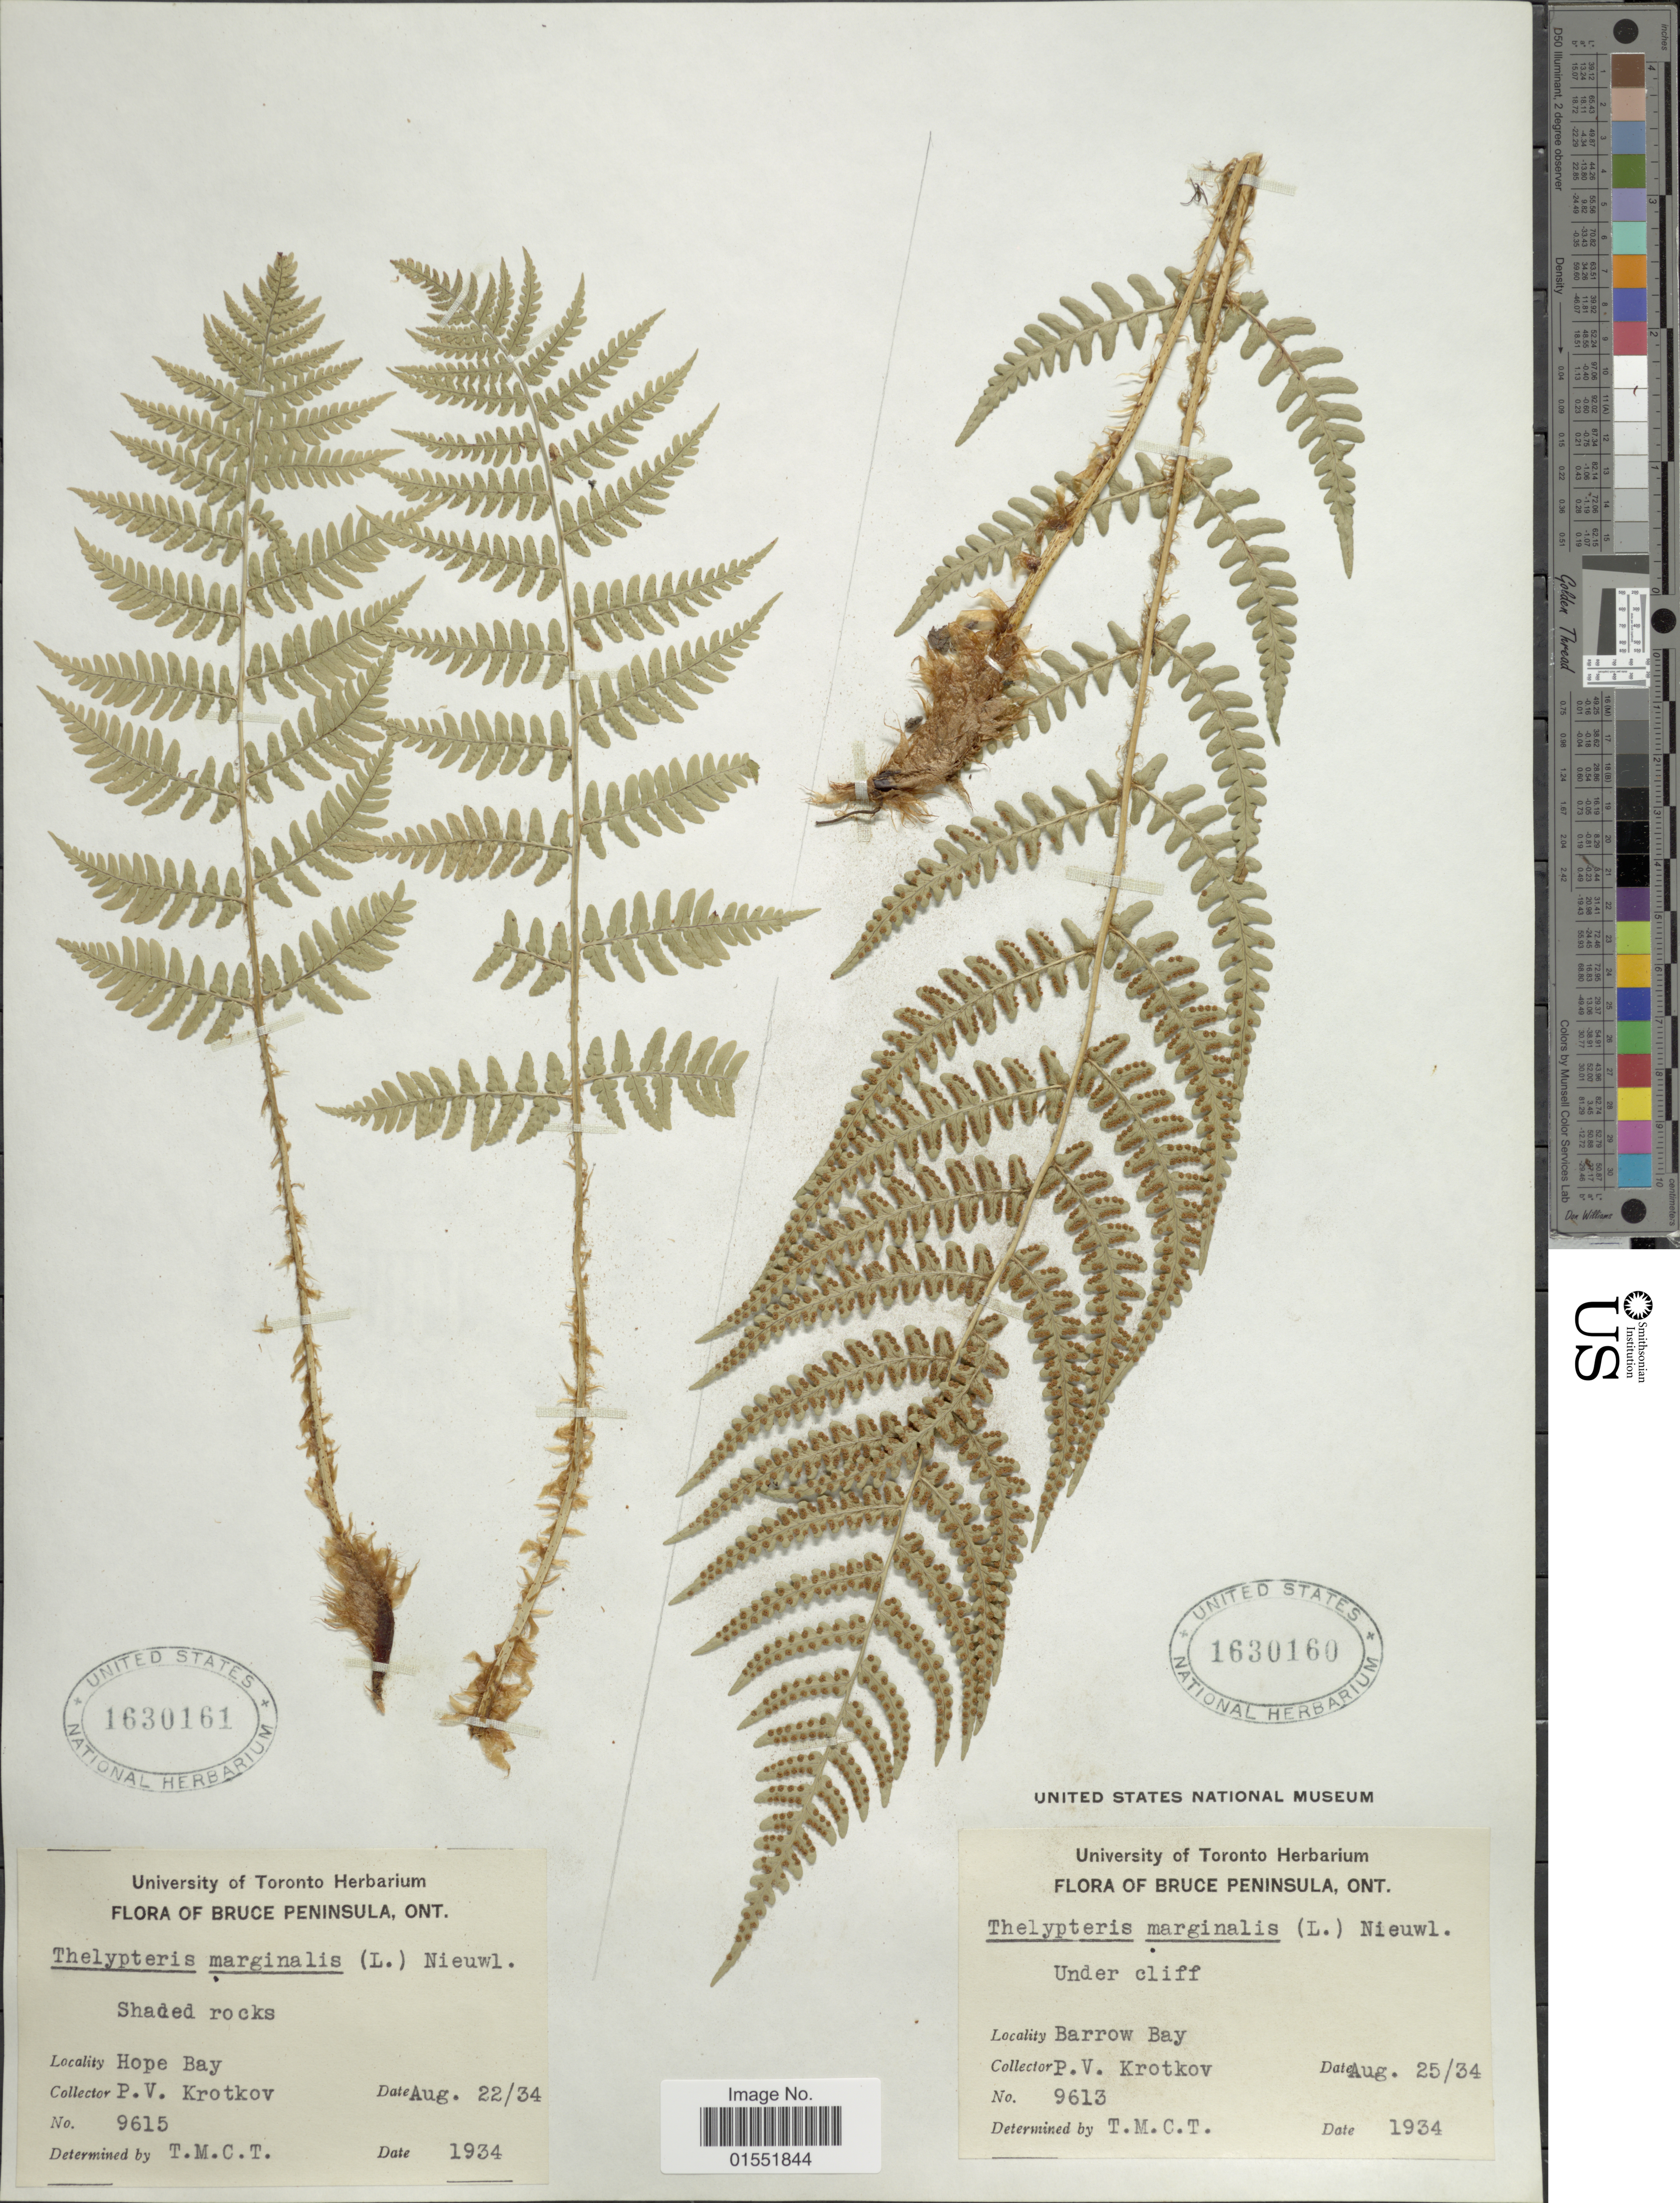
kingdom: Plantae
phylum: Tracheophyta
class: Polypodiopsida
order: Polypodiales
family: Dryopteridaceae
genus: Dryopteris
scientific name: Dryopteris marginalis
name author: (L.) A. Gray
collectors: P. V. Krotkov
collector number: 9613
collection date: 1934-08-25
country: Canada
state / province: Ontario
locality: Bruce Peninsula, Ont. Barrow Bay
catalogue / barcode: US 1630160